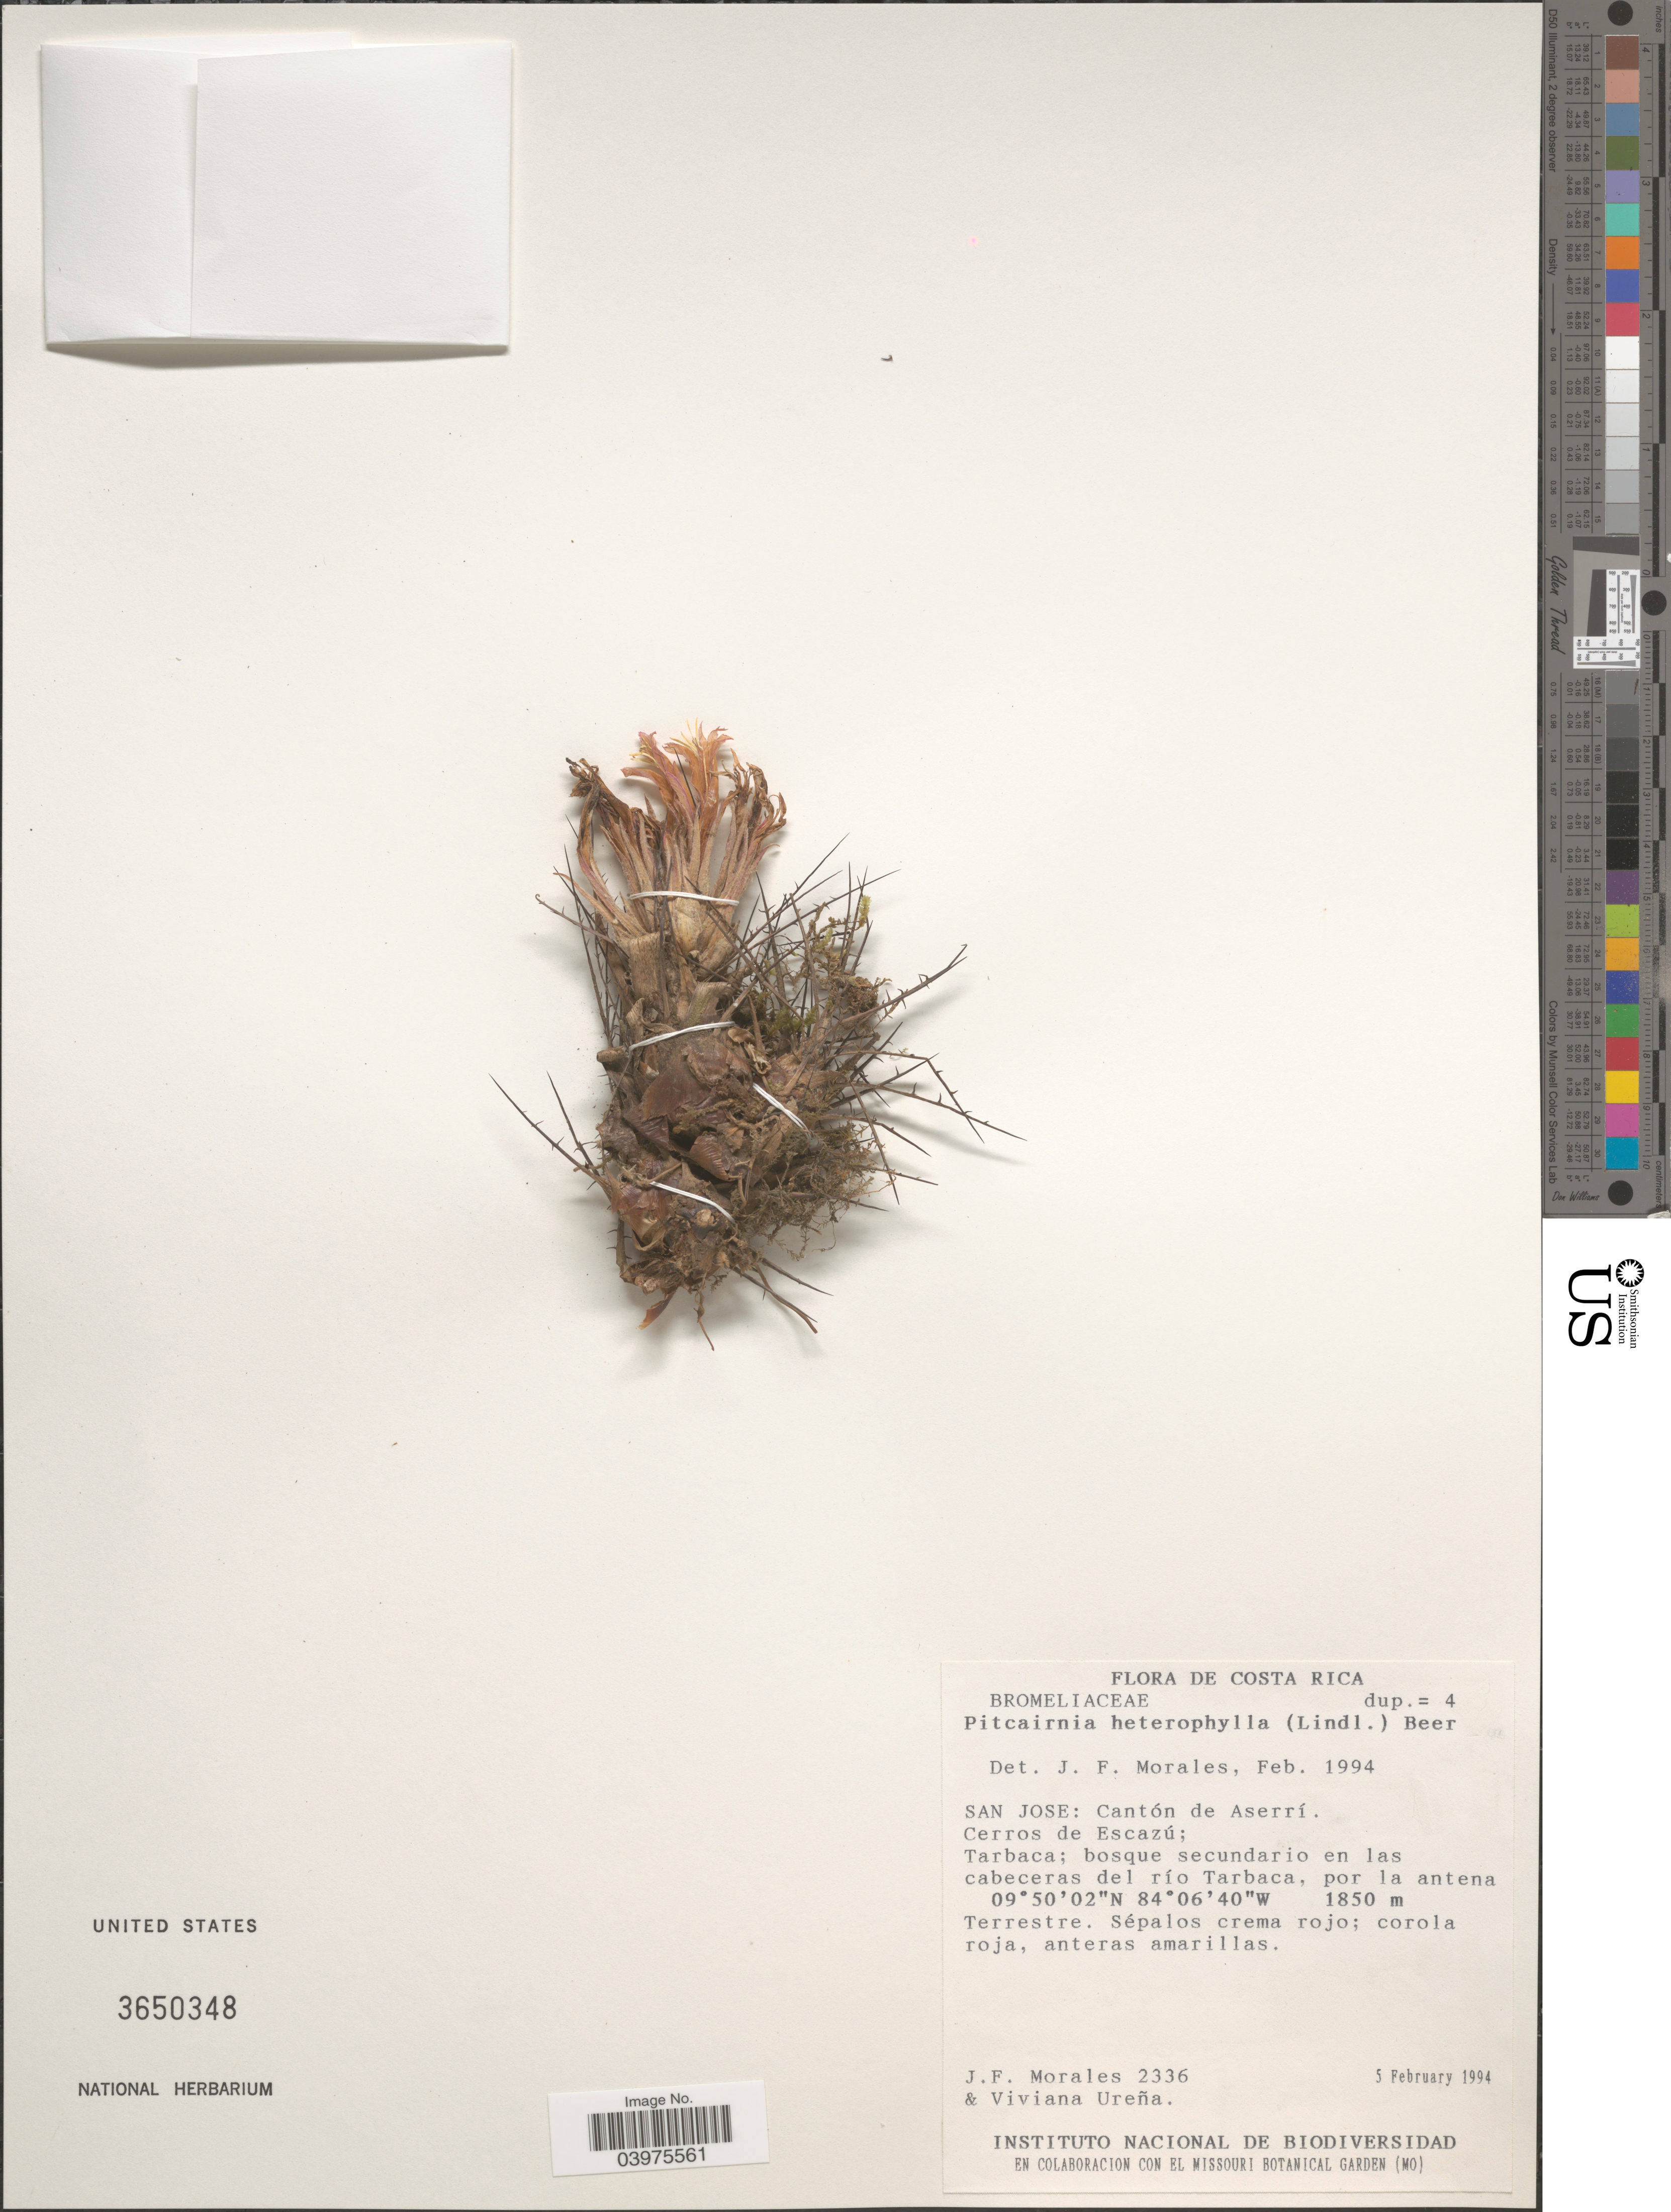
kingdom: Plantae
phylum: Tracheophyta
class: Liliopsida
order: Poales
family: Bromeliaceae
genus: Pitcairnia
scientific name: Pitcairnia heterophylla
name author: (Lindl.) Beer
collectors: J. Morales & V. Ureña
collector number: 2336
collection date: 1994-02-05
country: Costa Rica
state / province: San José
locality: Cantón de Aserrí. Cerros de Escazú; Tarbaca; bosque secundario en las cabeceras del río Tarbaca, por la antena.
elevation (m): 1850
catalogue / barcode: US 3650348